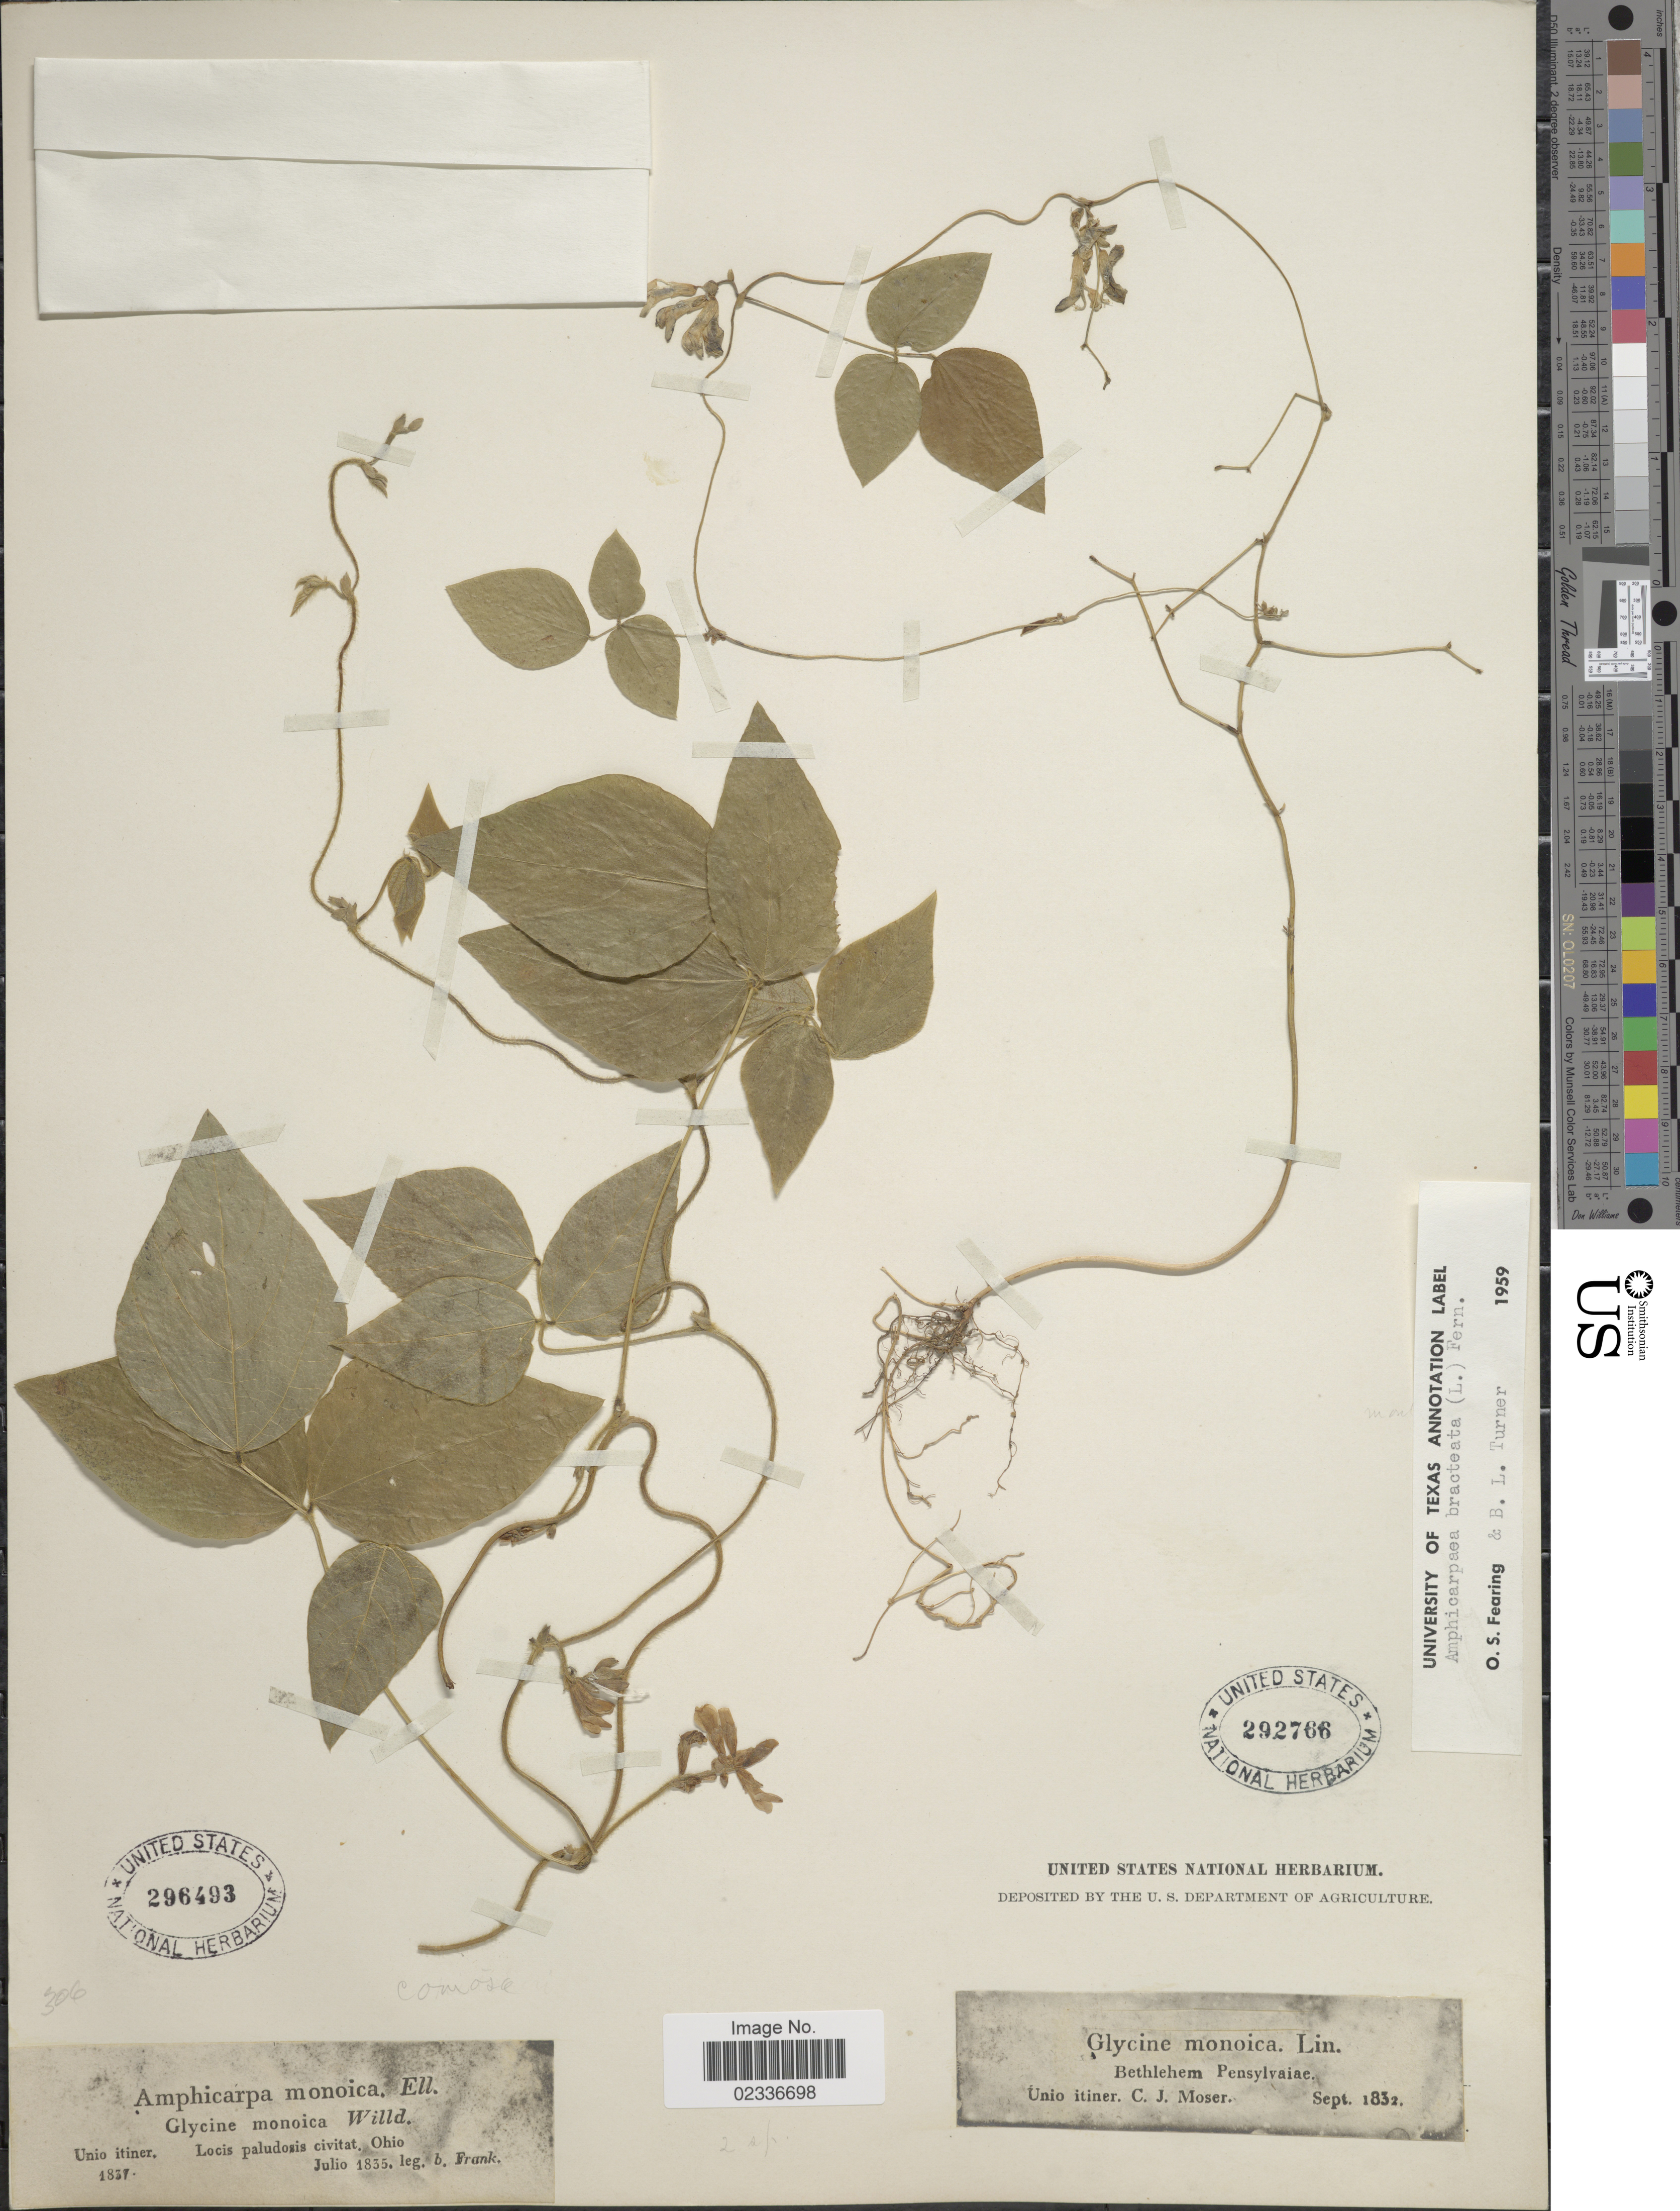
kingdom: Plantae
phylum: Tracheophyta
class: Magnoliopsida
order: Fabales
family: Fabaceae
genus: Amphicarpaea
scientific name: Amphicarpaea bracteata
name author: (L.) Fernald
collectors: B. Frank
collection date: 1835-07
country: United States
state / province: Ohio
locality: Locis paludosis civitat.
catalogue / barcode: US 296493